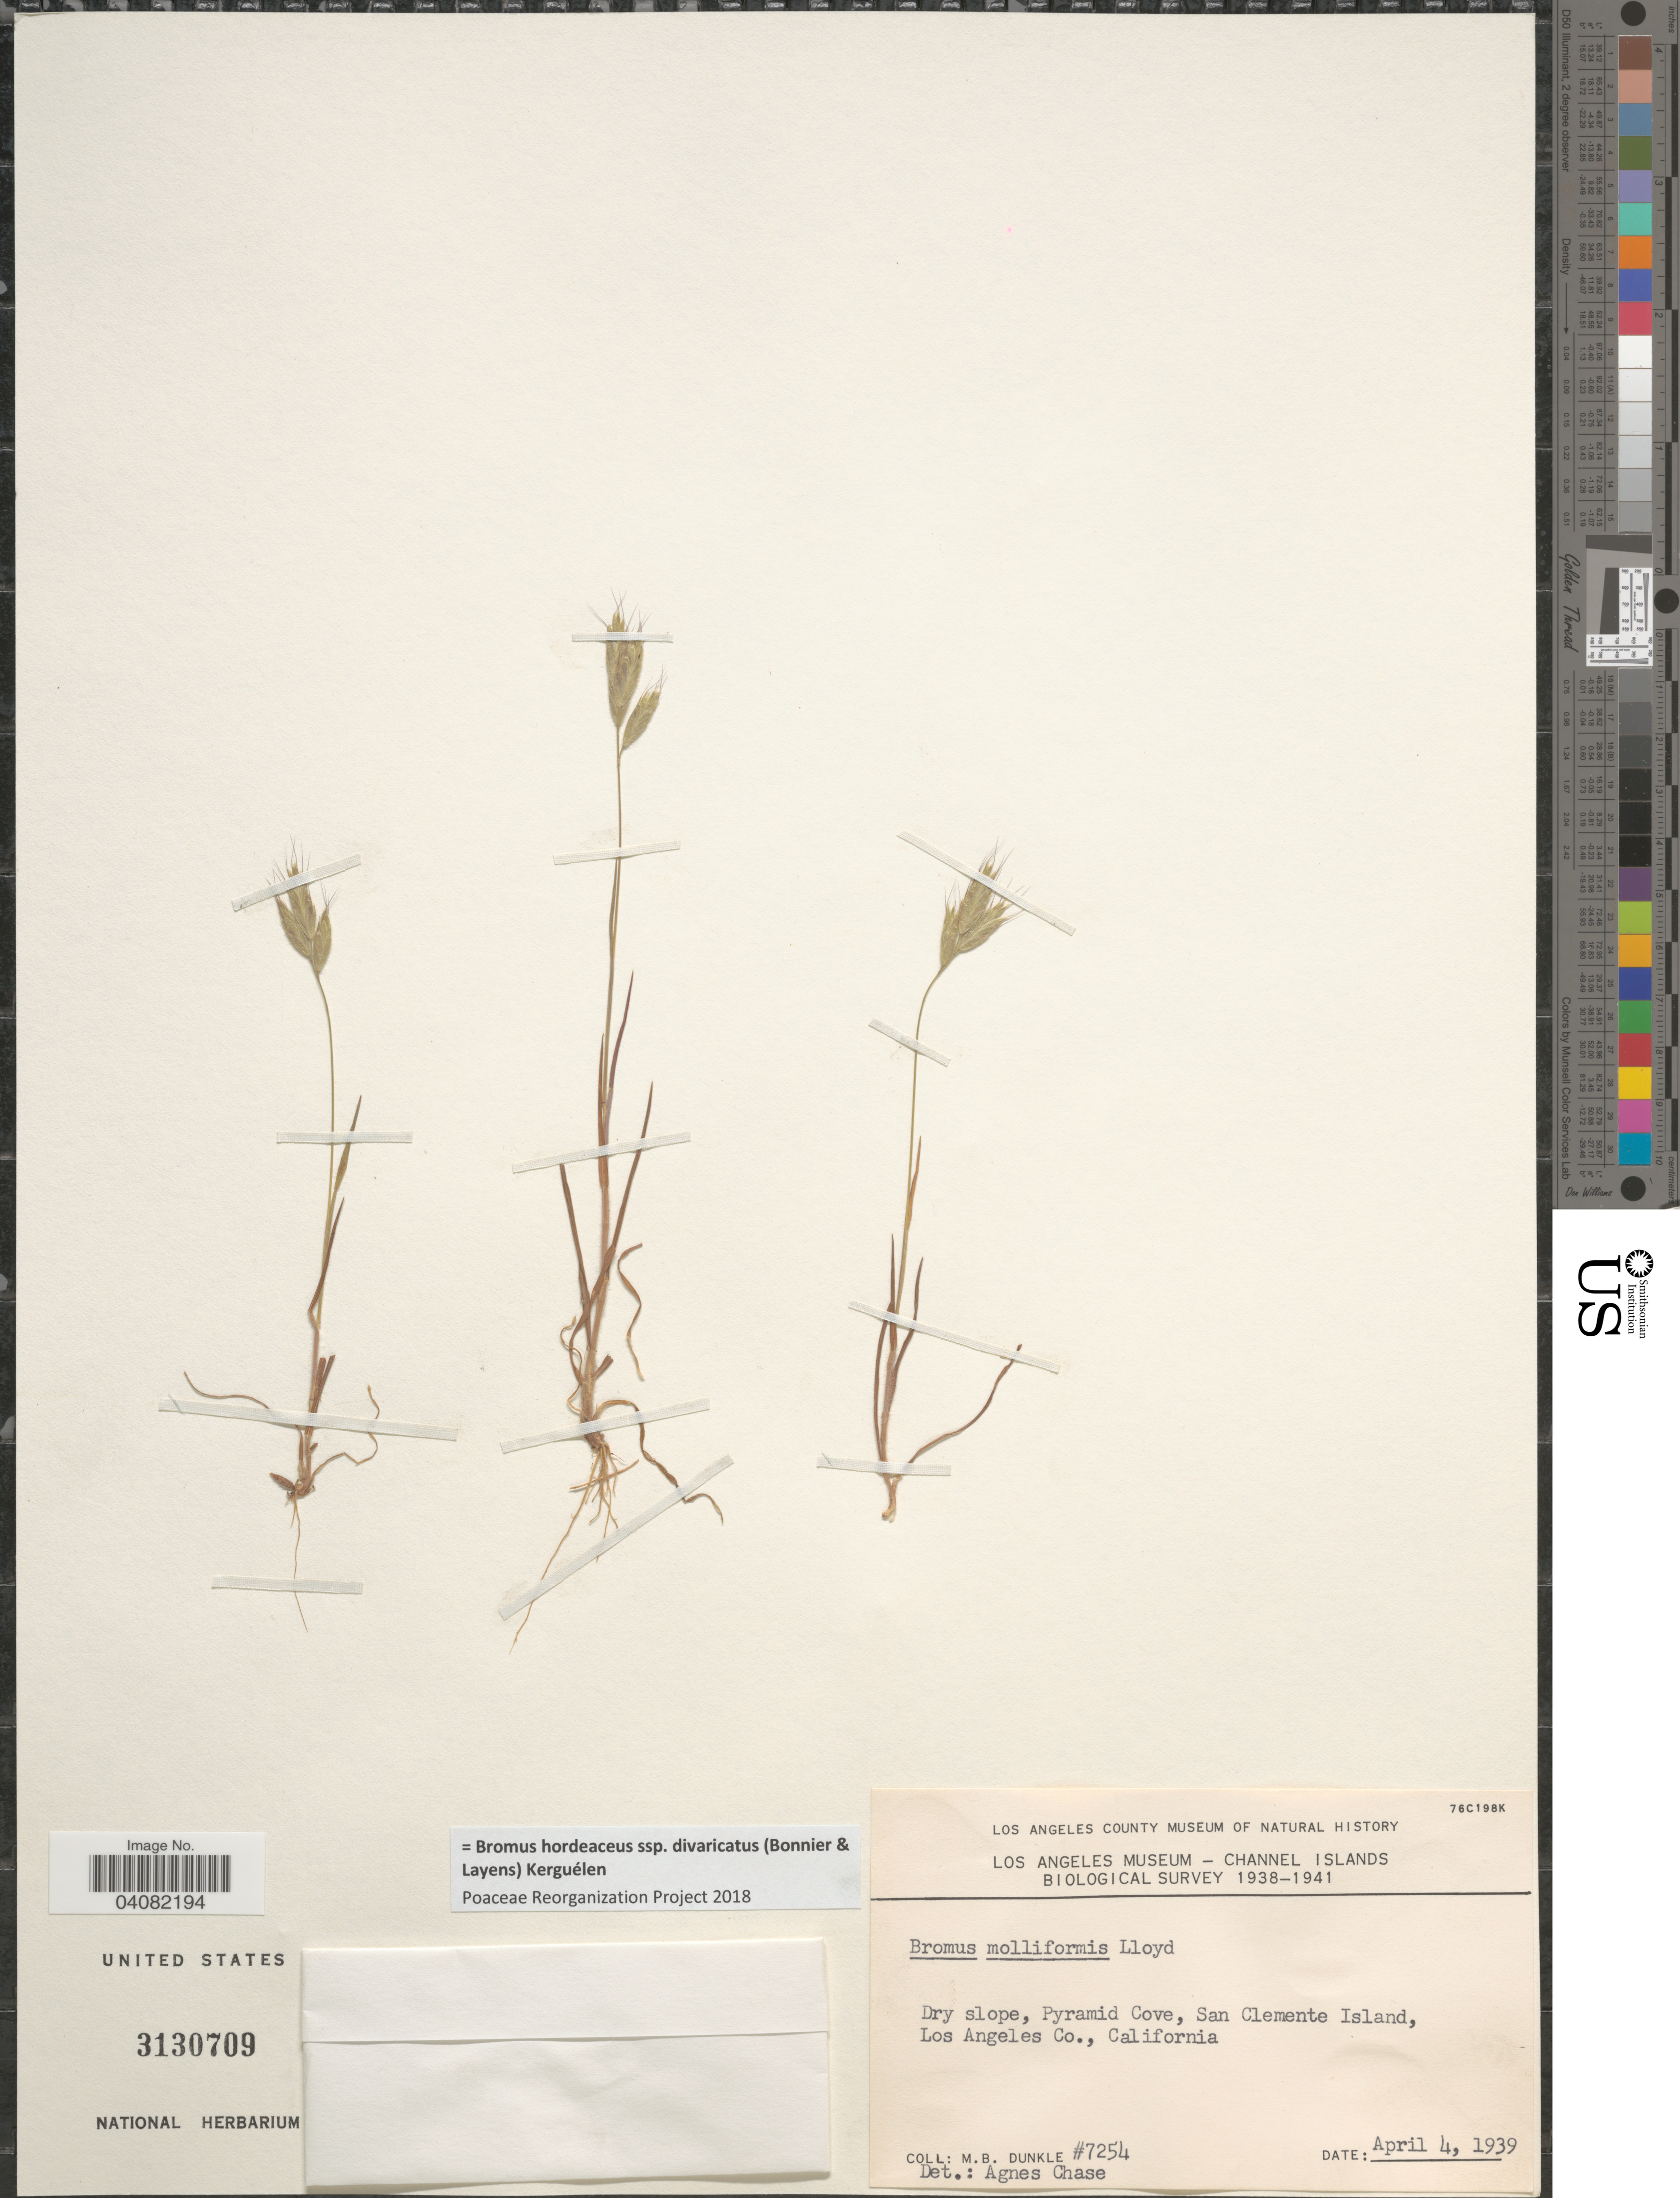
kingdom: Plantae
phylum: Tracheophyta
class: Liliopsida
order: Poales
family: Poaceae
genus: Bromus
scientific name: Bromus hordeaceus subsp. divaricatus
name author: (Bonnier & Layens) Kerguélen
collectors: M. Dunkle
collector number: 7254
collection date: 1939-04-04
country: United States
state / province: California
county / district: Los Angeles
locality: Los Angeles Museum - Channel Islands [unsure placement] Biological Survey 1938-1941. Pyramid Cove, San Clemente Island, Los Angeles Co.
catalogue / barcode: US 3130709